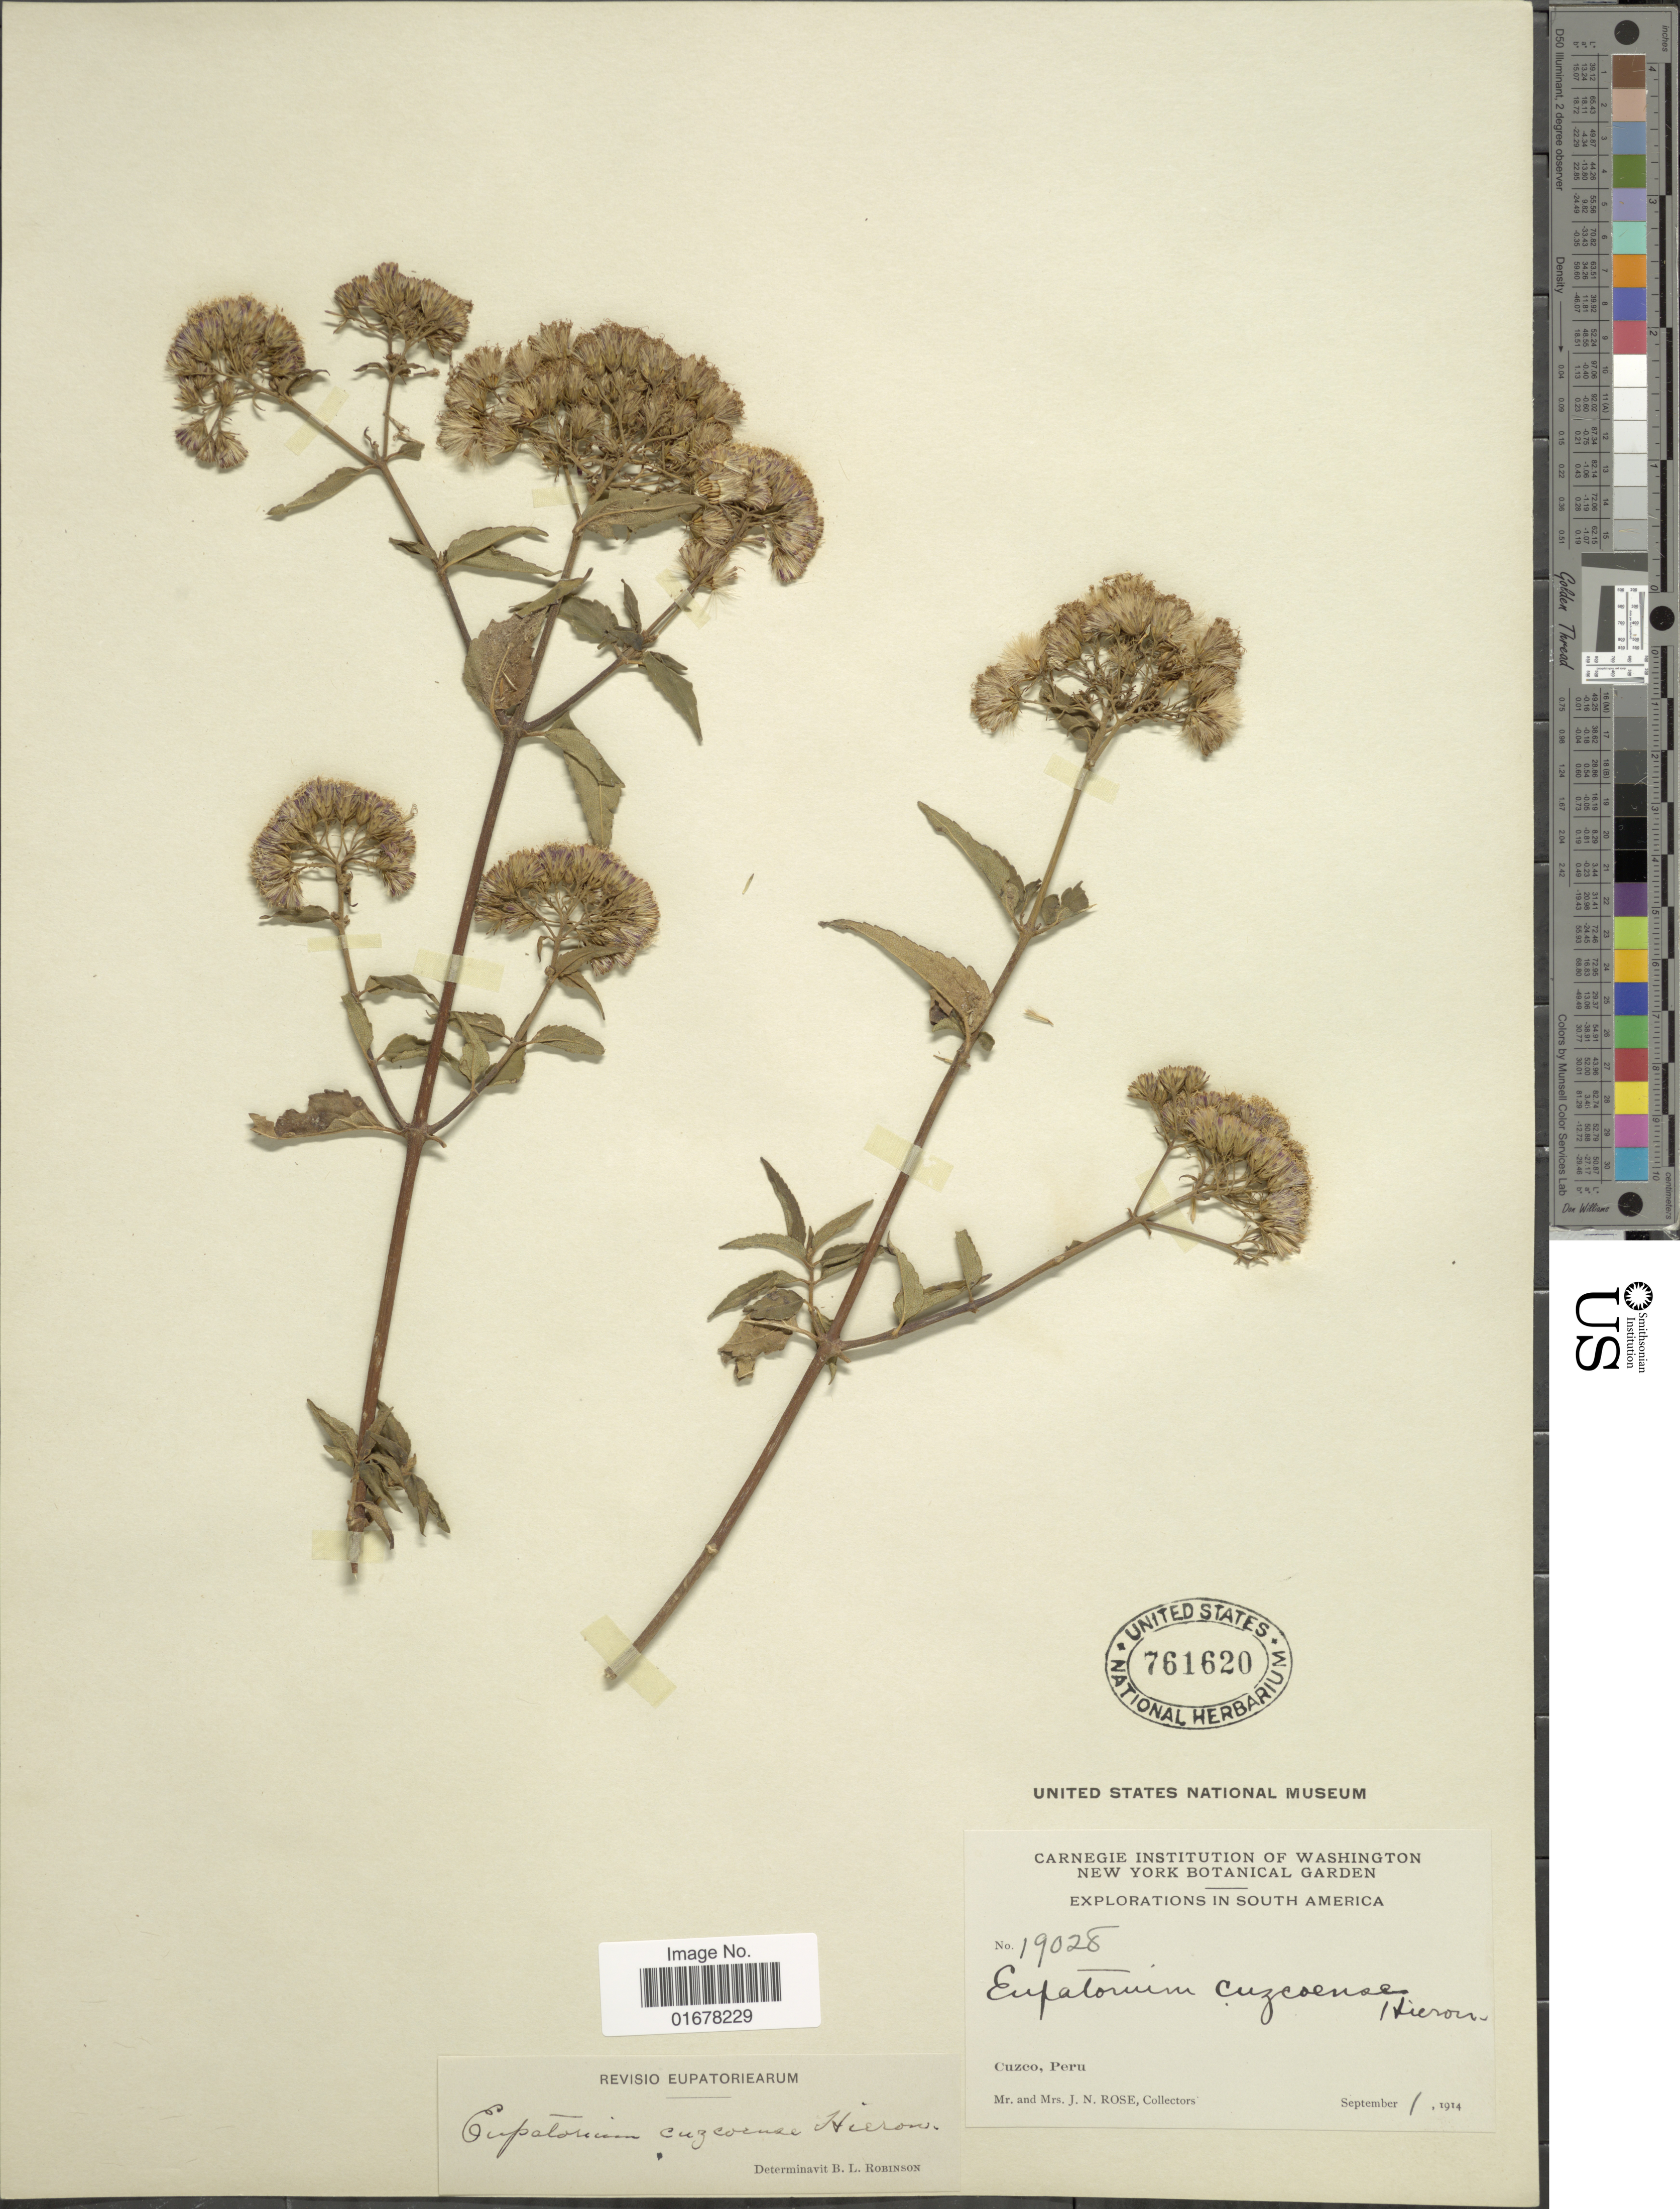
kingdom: Plantae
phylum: Tracheophyta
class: Magnoliopsida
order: Asterales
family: Asteraceae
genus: Ageratina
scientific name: Ageratina cuzcoensis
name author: (Hieron.) R.M. King & H. Rob.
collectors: J. N. Rose & L. B. Rose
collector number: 19028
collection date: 1914-09-01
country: Peru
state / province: Cusco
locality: Cuzco, Peru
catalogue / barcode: US 761620